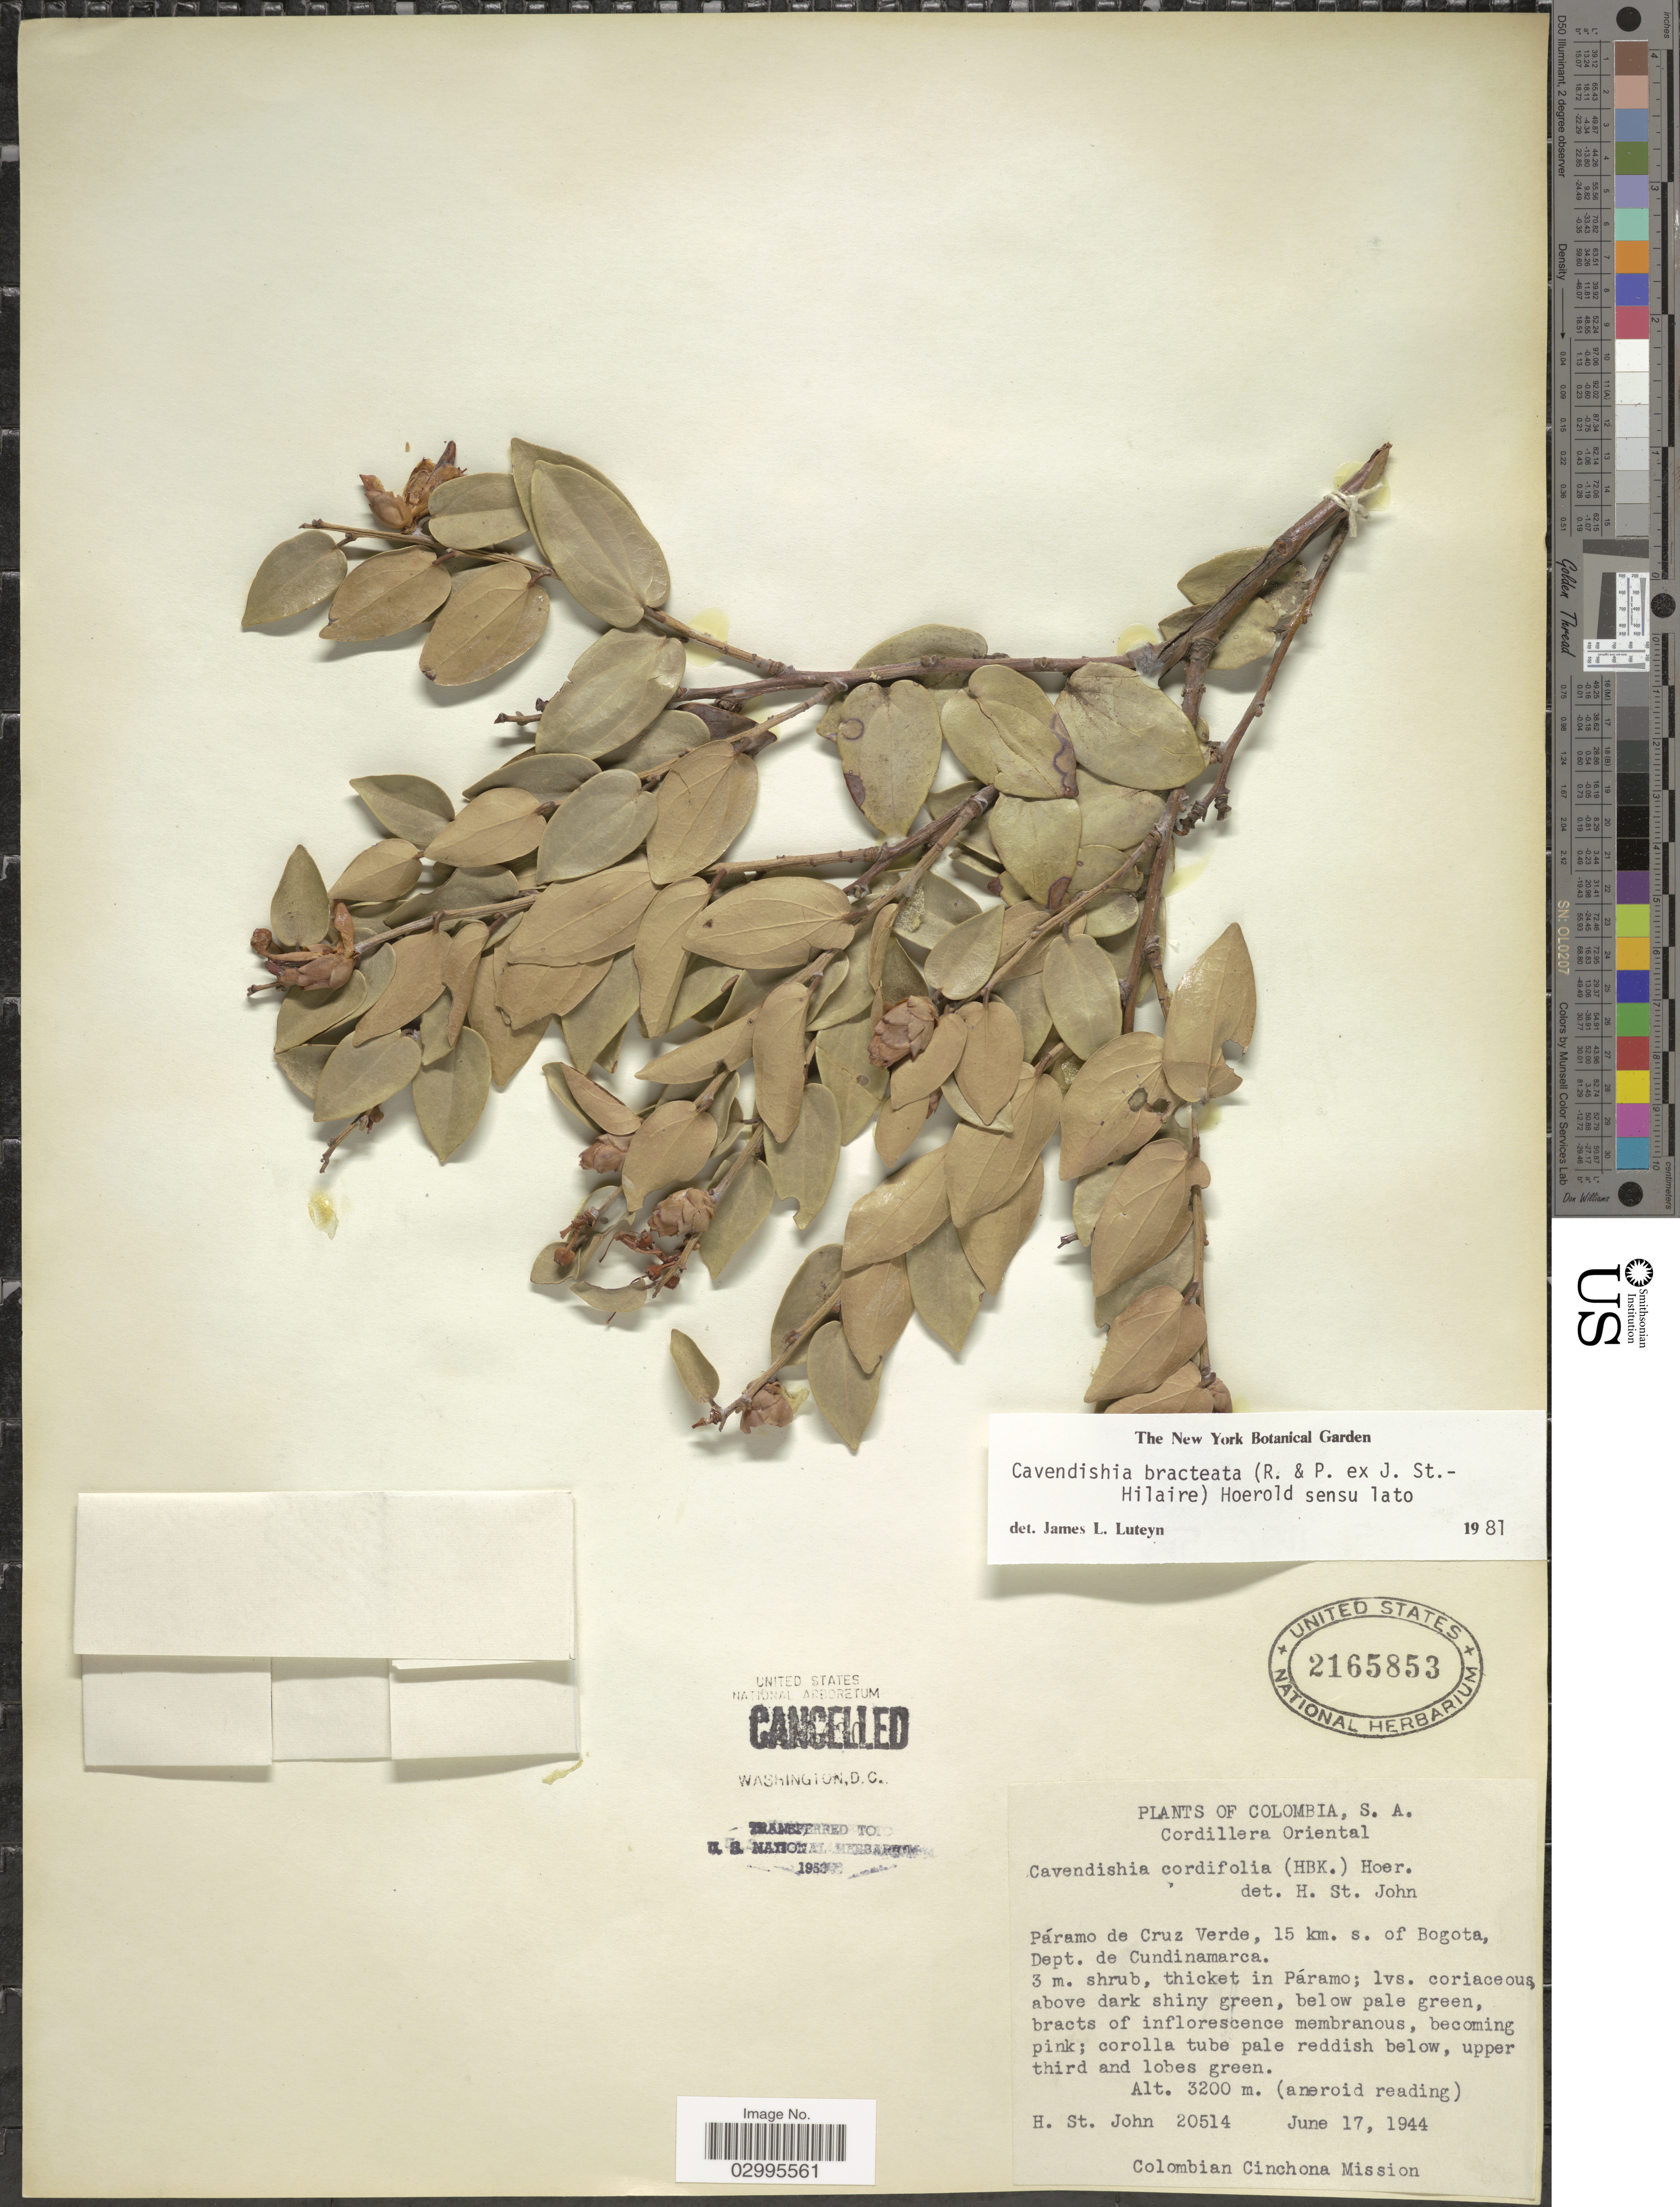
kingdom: Plantae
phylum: Tracheophyta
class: Magnoliopsida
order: Ericales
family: Ericaceae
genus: Cavendishia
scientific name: Cavendishia bracteata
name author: (Ruiz & Pav. ex J. St.-Hil.) Hoerold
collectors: H. St. John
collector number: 20514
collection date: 1944-06-17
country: Colombia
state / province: Cundinamarca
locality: Cordillera Oriental. Páramo de Cruz Verde, 15 km. s. of Bogota, Dept. de Cundinamarca.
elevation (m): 3200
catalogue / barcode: US 2165853